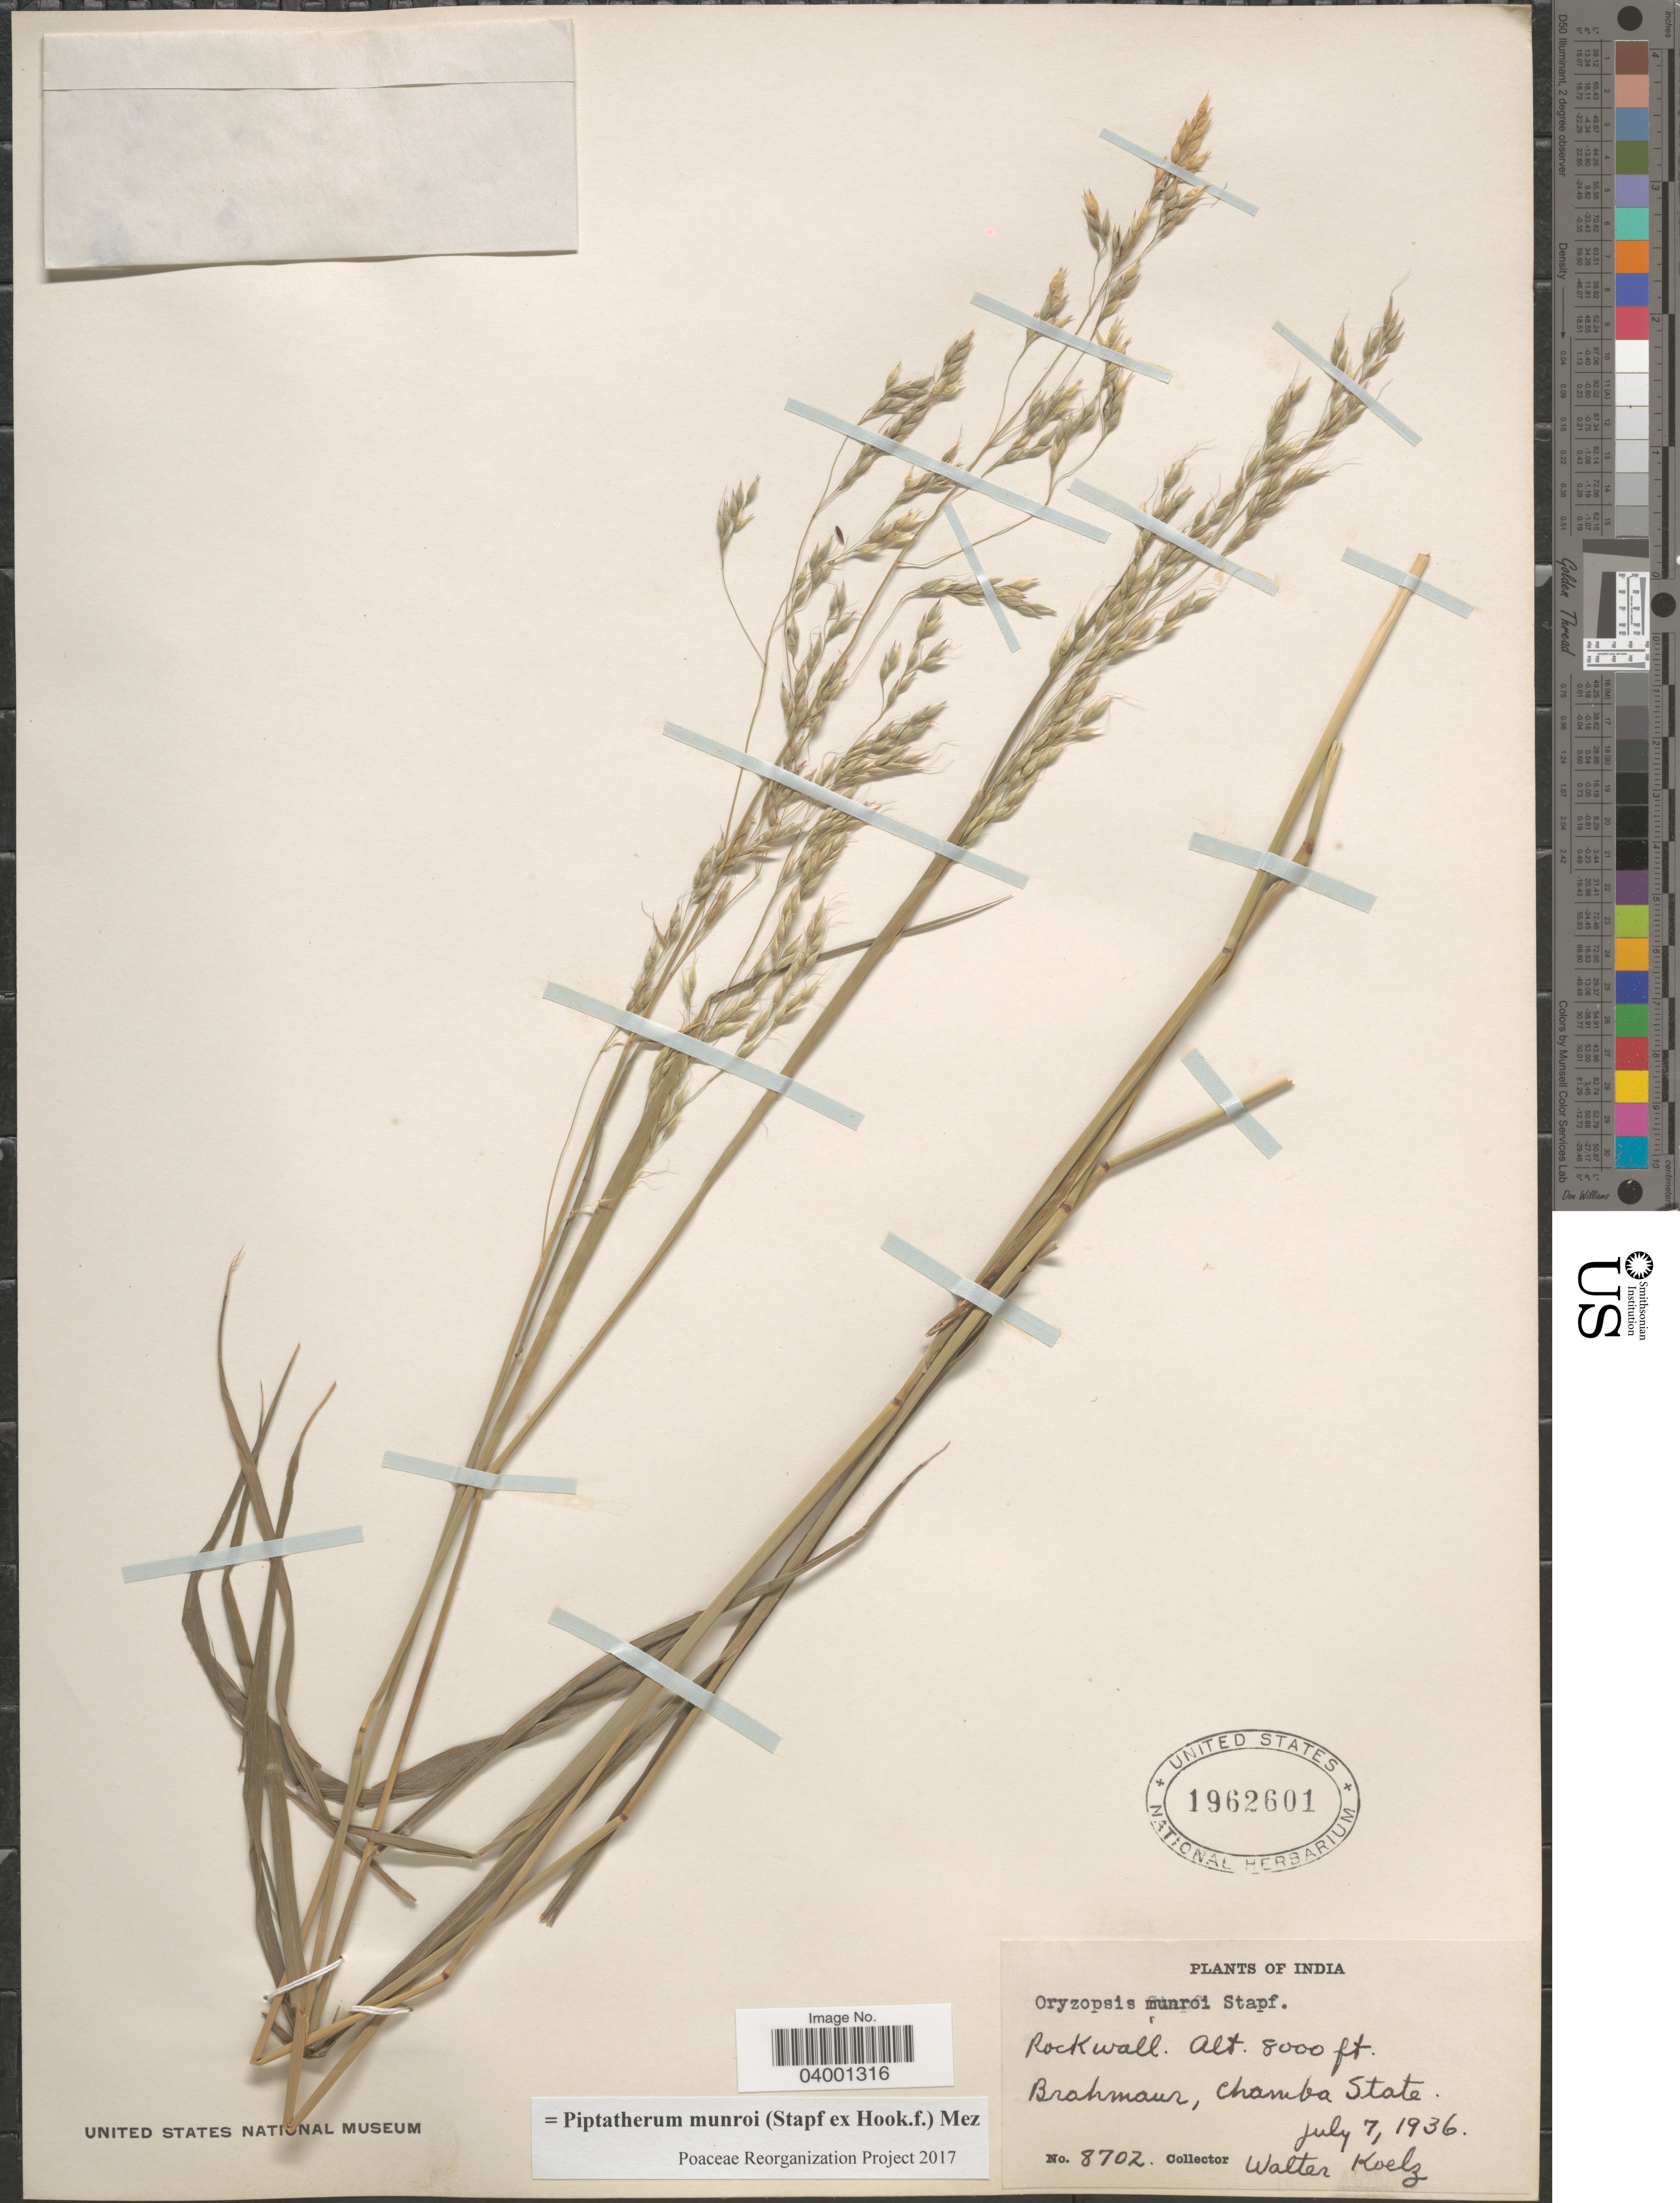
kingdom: Plantae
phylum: Tracheophyta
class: Liliopsida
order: Poales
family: Poaceae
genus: Piptatherum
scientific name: Piptatherum munroi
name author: (Stapf) Mez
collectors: W. N. Koelz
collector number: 8702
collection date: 1936-07-07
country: India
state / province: Himachal Pradesh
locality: Brahmaur, Chamba State.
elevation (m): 2438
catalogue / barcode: US 1962601